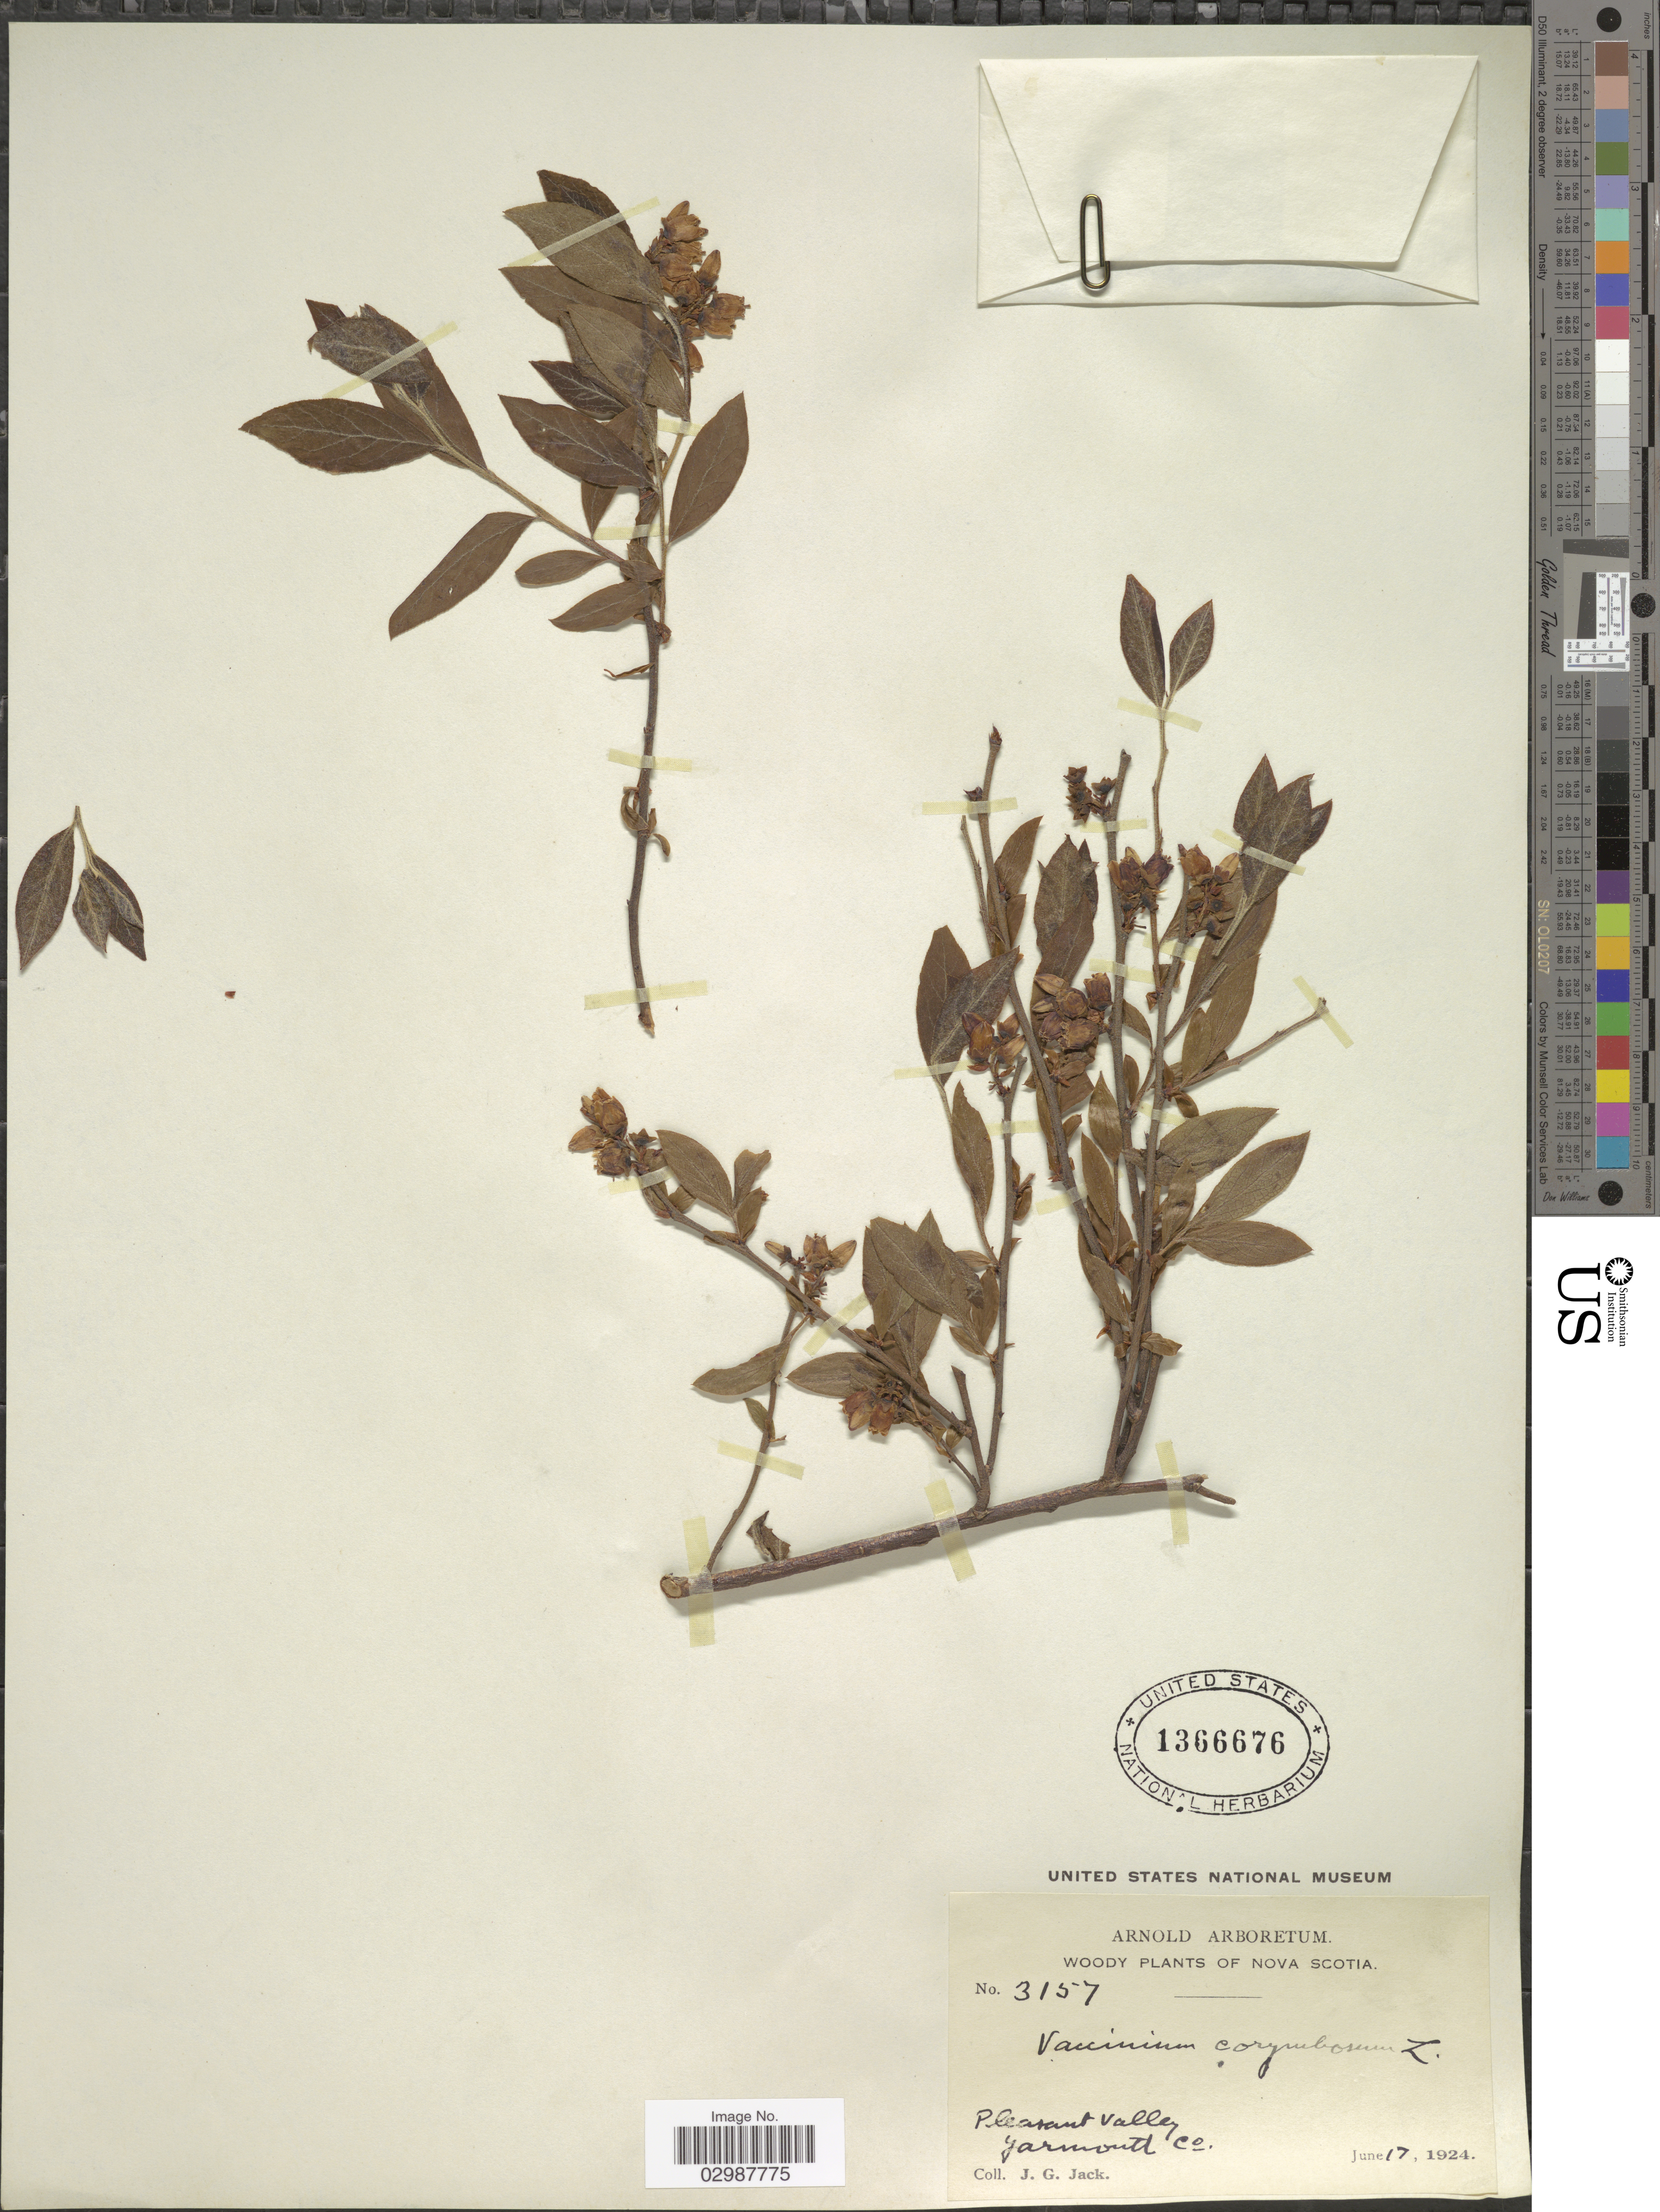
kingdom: Plantae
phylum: Tracheophyta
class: Magnoliopsida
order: Ericales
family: Ericaceae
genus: Vaccinium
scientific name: Vaccinium corymbosum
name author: L.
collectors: J. G. Jack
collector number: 3157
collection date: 1924-06-17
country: Canada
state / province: Nova Scotia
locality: Pleasant Valley. Yarmouth Co.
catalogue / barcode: US 1366676